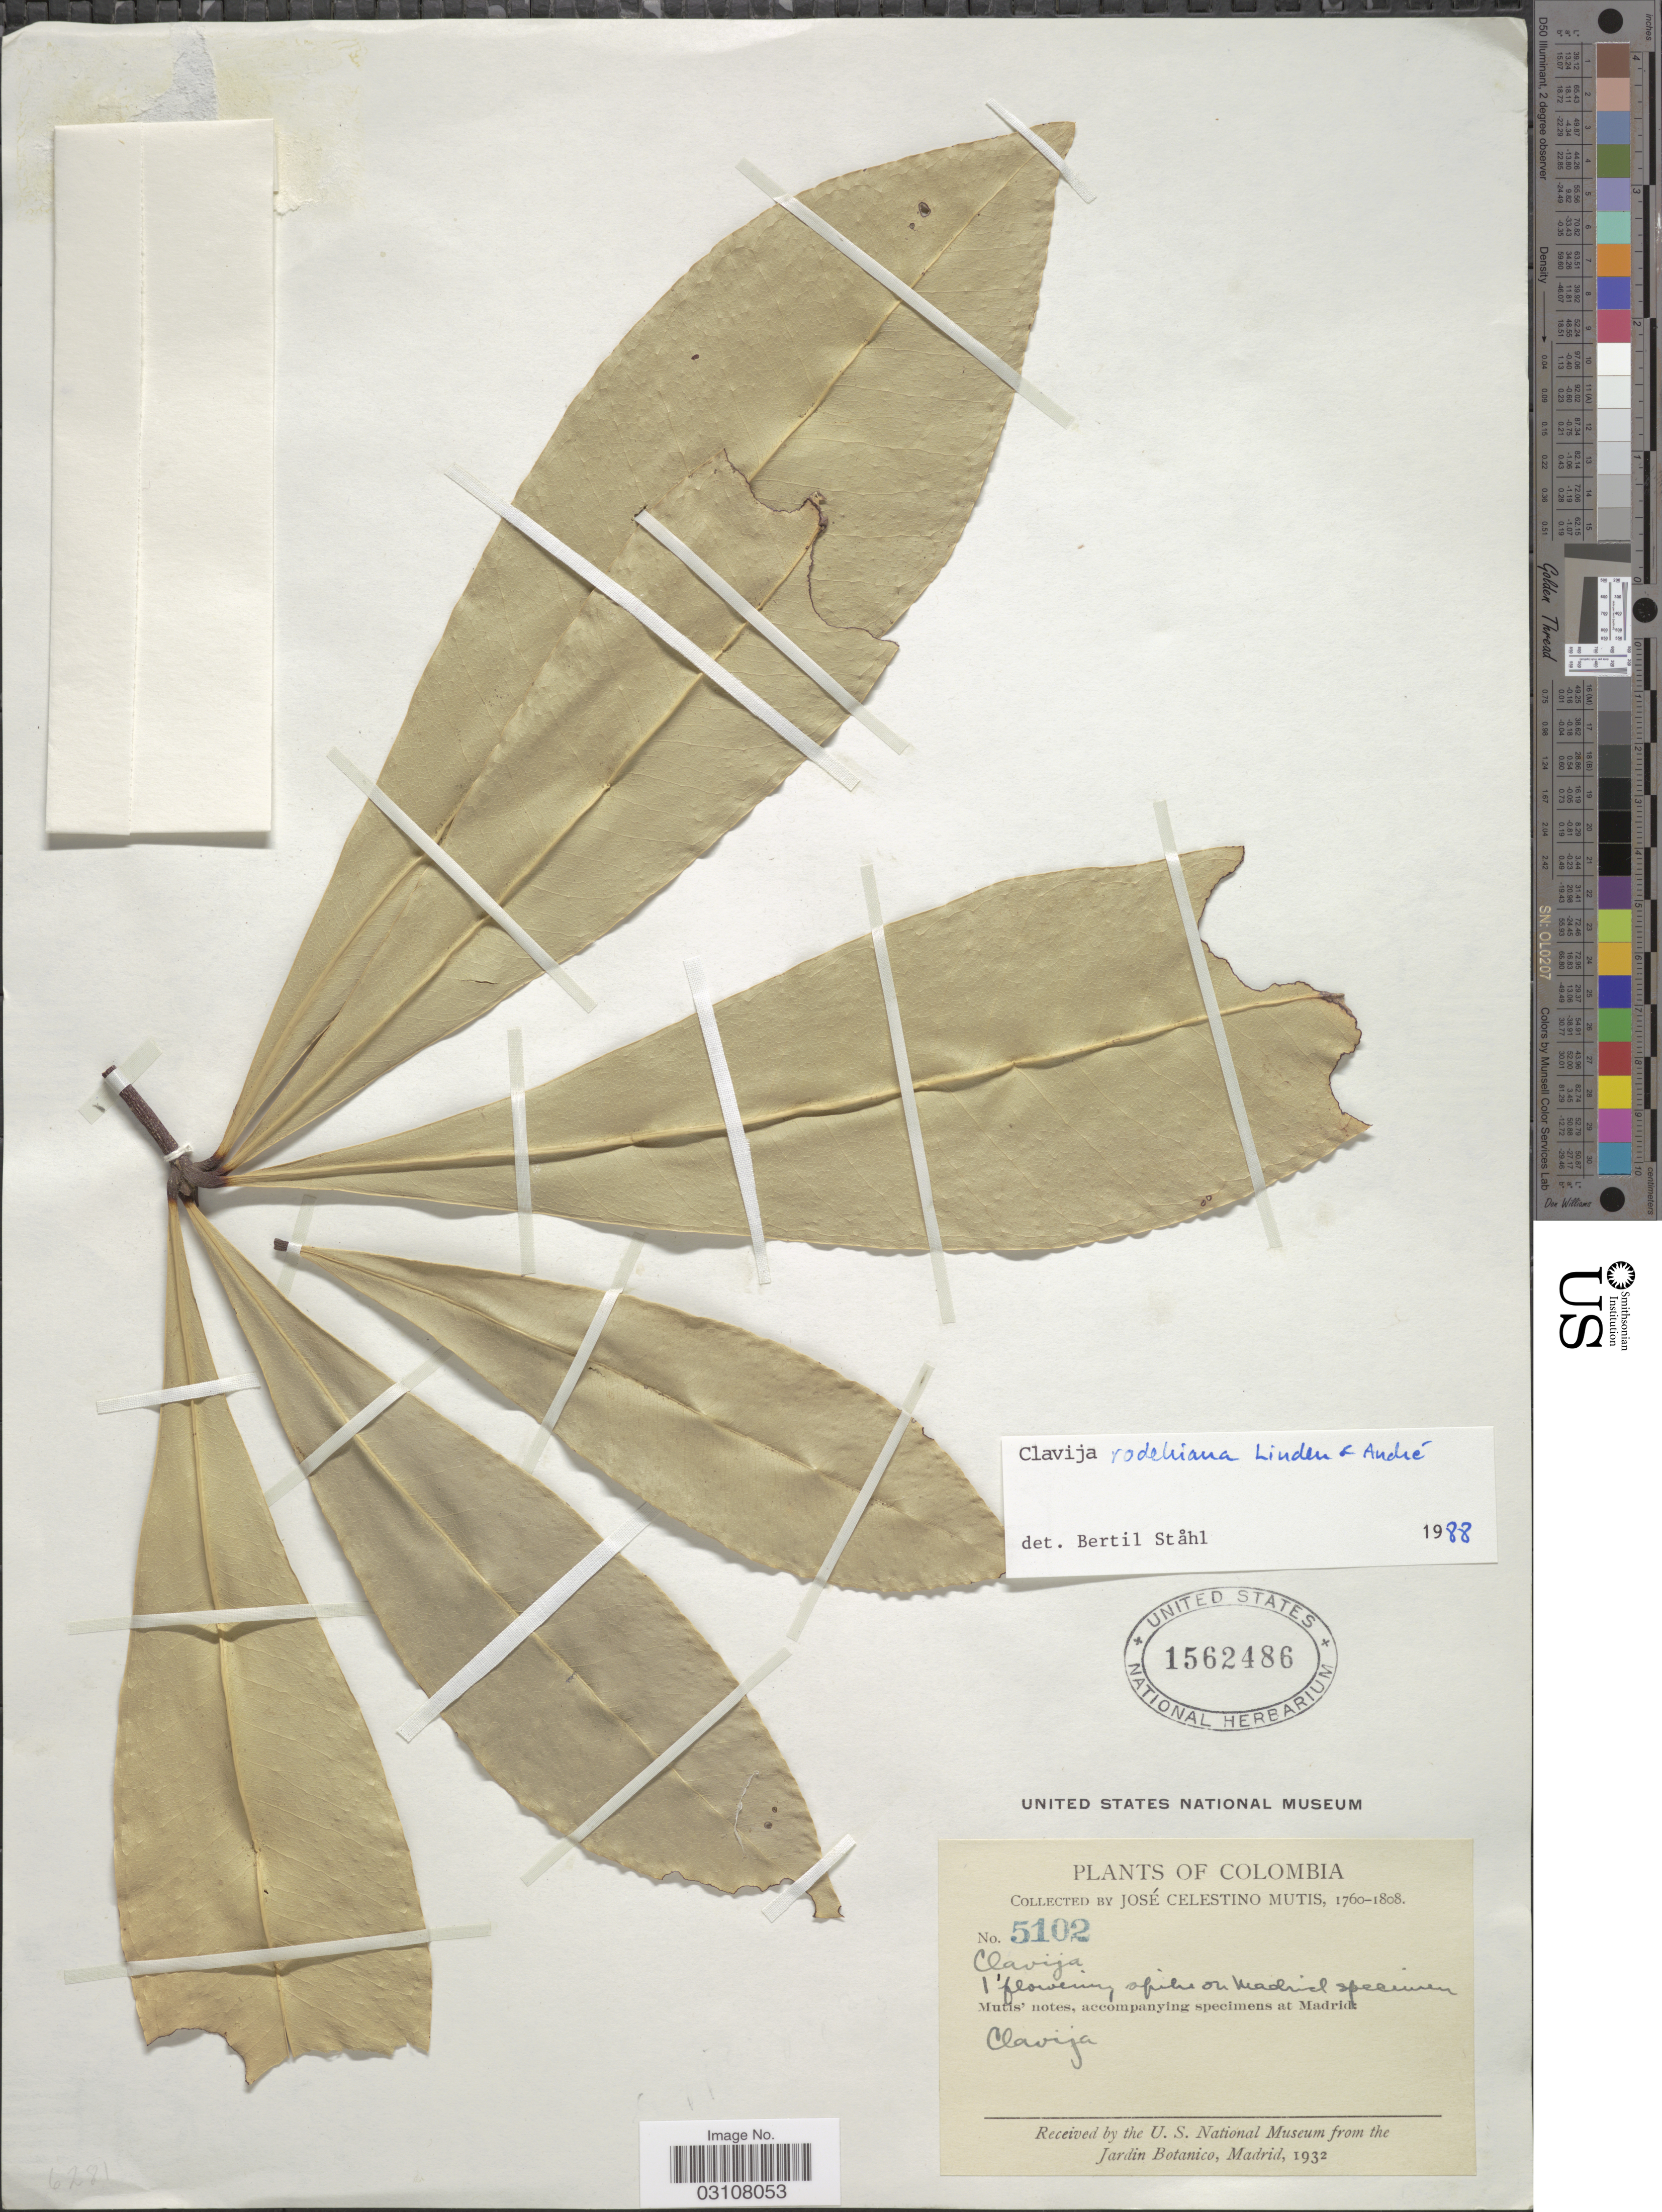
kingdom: Plantae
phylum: Tracheophyta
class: Magnoliopsida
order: Ericales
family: Primulaceae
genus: Clavija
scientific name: Clavija rodekiana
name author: Linden & André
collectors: J. C. B. Mutis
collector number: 5102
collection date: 1760/1808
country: Colombia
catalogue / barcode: US 1562486